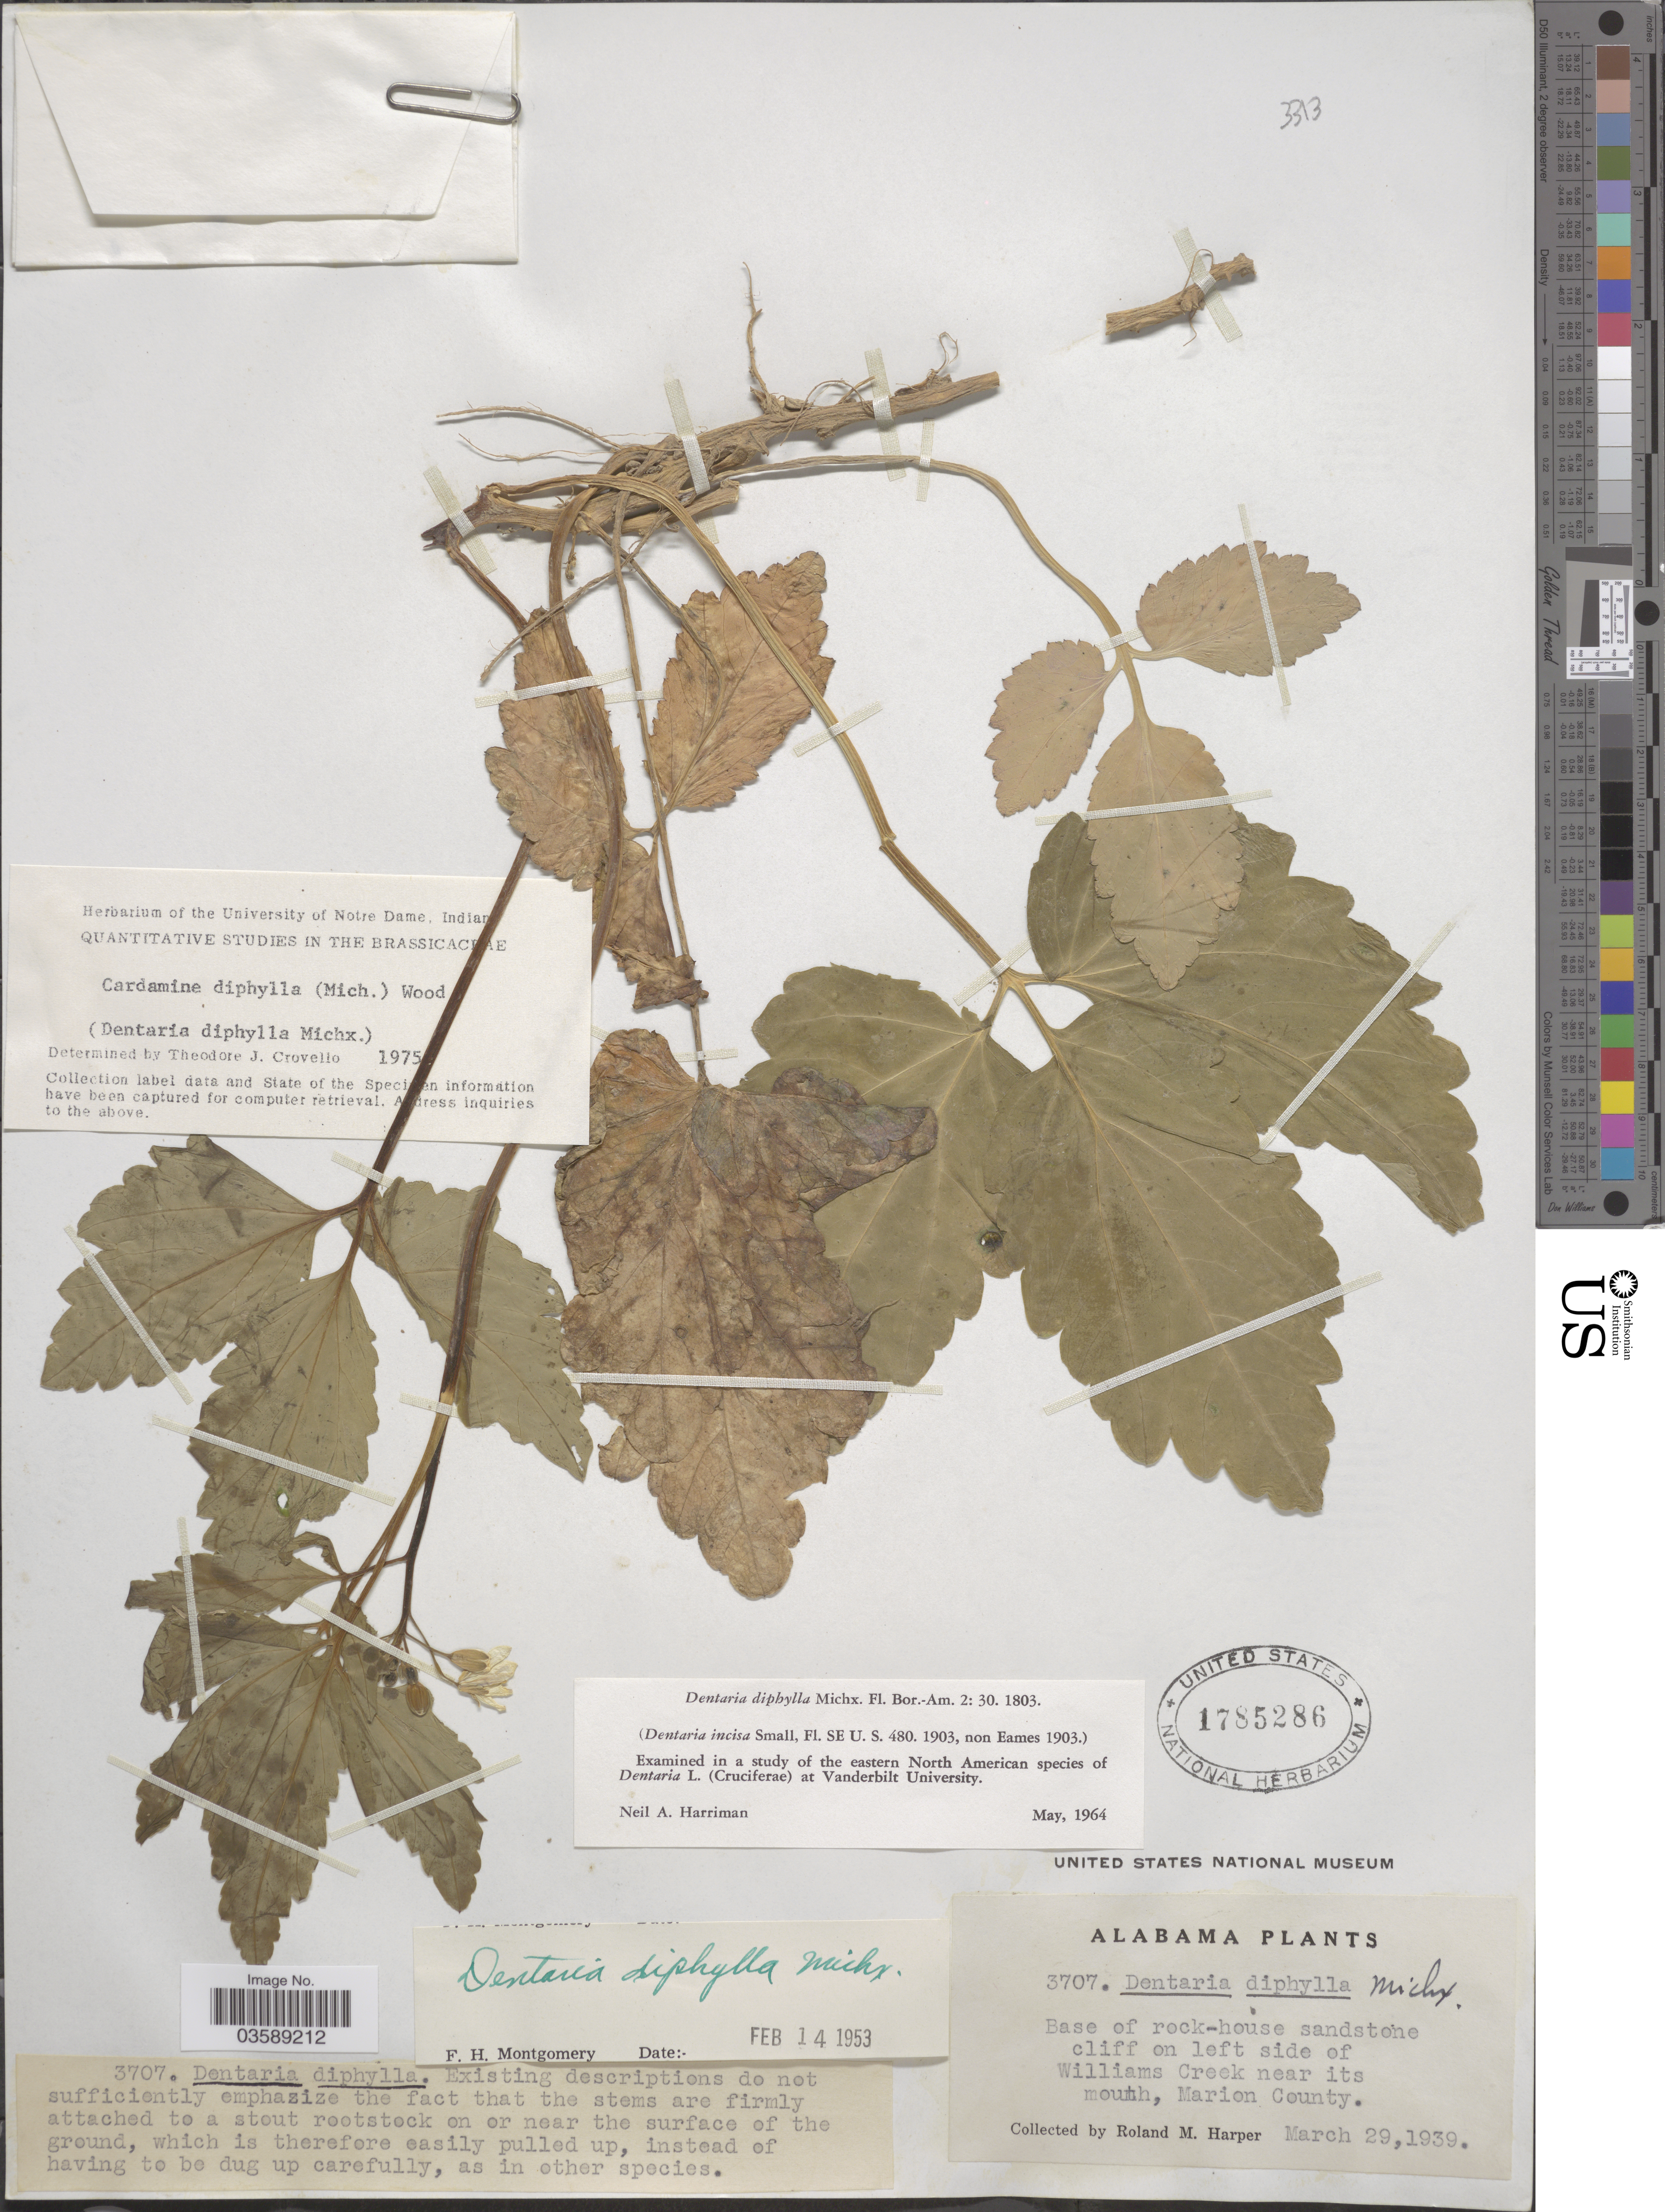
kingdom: Plantae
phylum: Tracheophyta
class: Magnoliopsida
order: Brassicales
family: Brassicaceae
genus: Cardamine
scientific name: Cardamine diphylla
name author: (Michx.) Alph. Wood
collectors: R. M. Harper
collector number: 3707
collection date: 1939-03-29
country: United States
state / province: Alabama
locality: Base of rock-house sandstone cliff on left side of Williams Creek near its mouth, Marion County.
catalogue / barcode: US 1785286